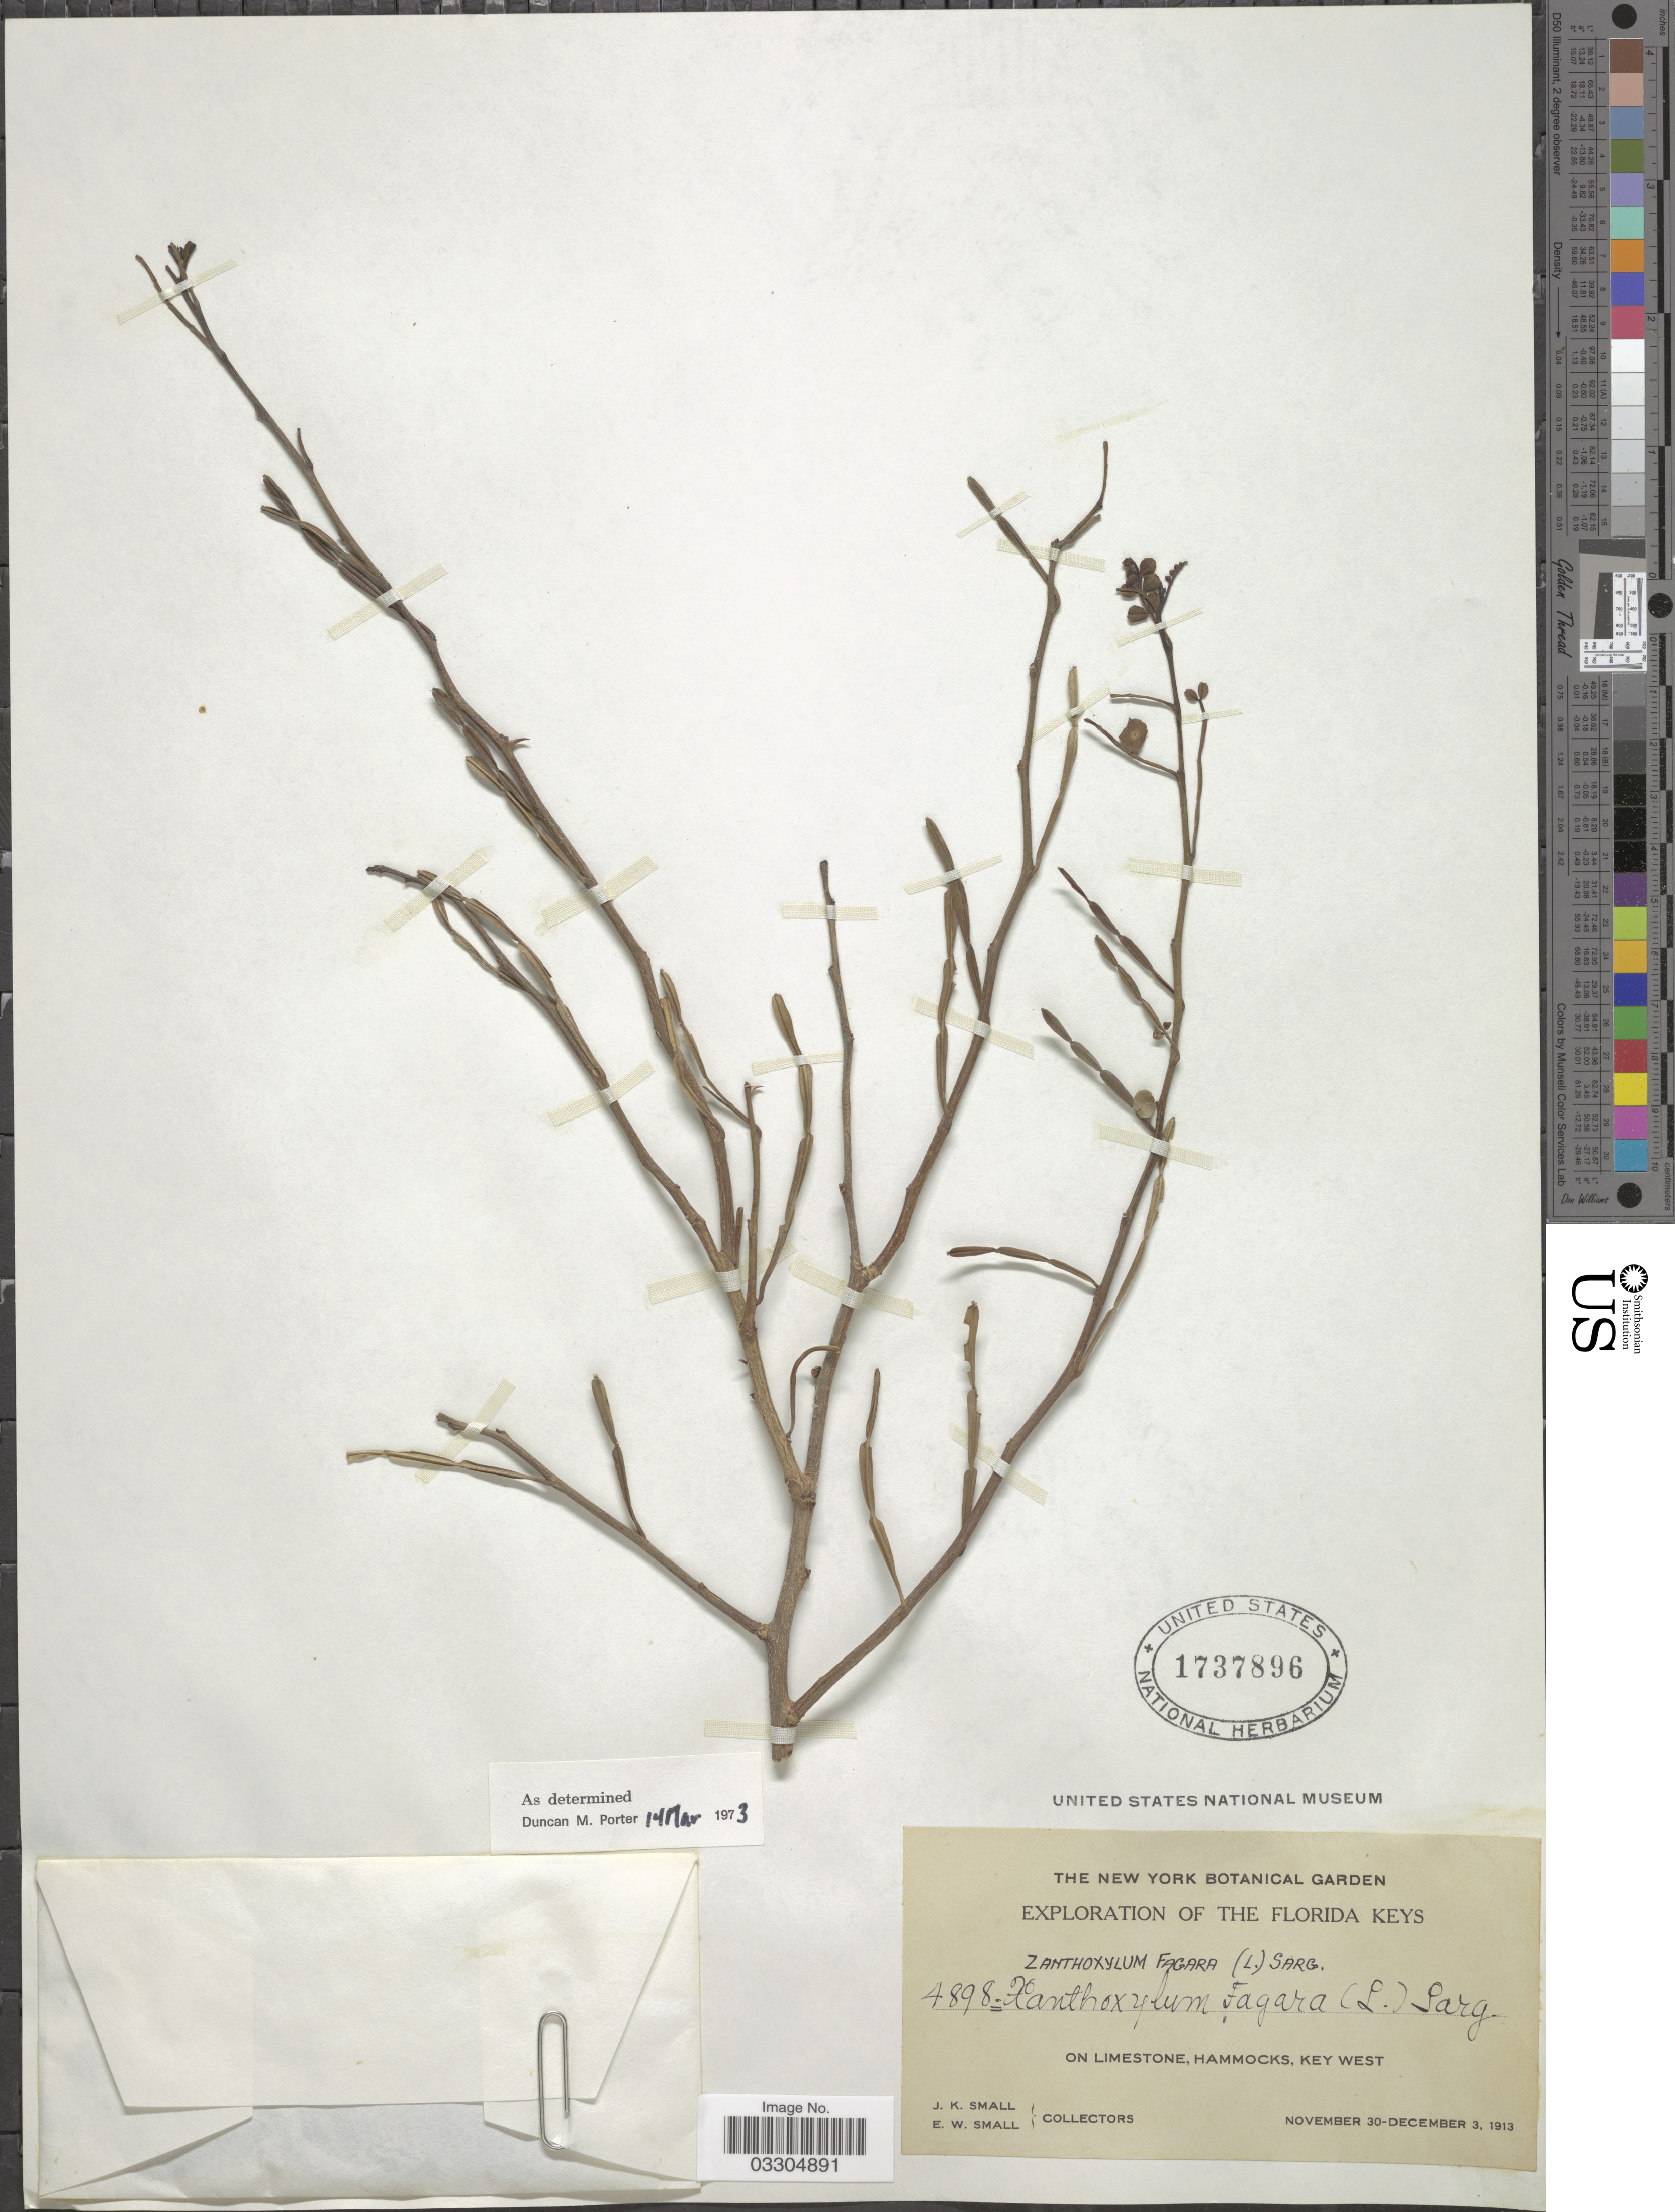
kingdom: Plantae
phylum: Tracheophyta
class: Magnoliopsida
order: Sapindales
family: Rutaceae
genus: Zanthoxylum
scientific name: Zanthoxylum fagara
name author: (L.) Sarg.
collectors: J. K. Small & E. W. Small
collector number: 4898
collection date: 1913-11-30/1913-12-03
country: United States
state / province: Florida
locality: Florida Keys. On limestone, Hammocks, Key West.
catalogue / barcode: US 1737896